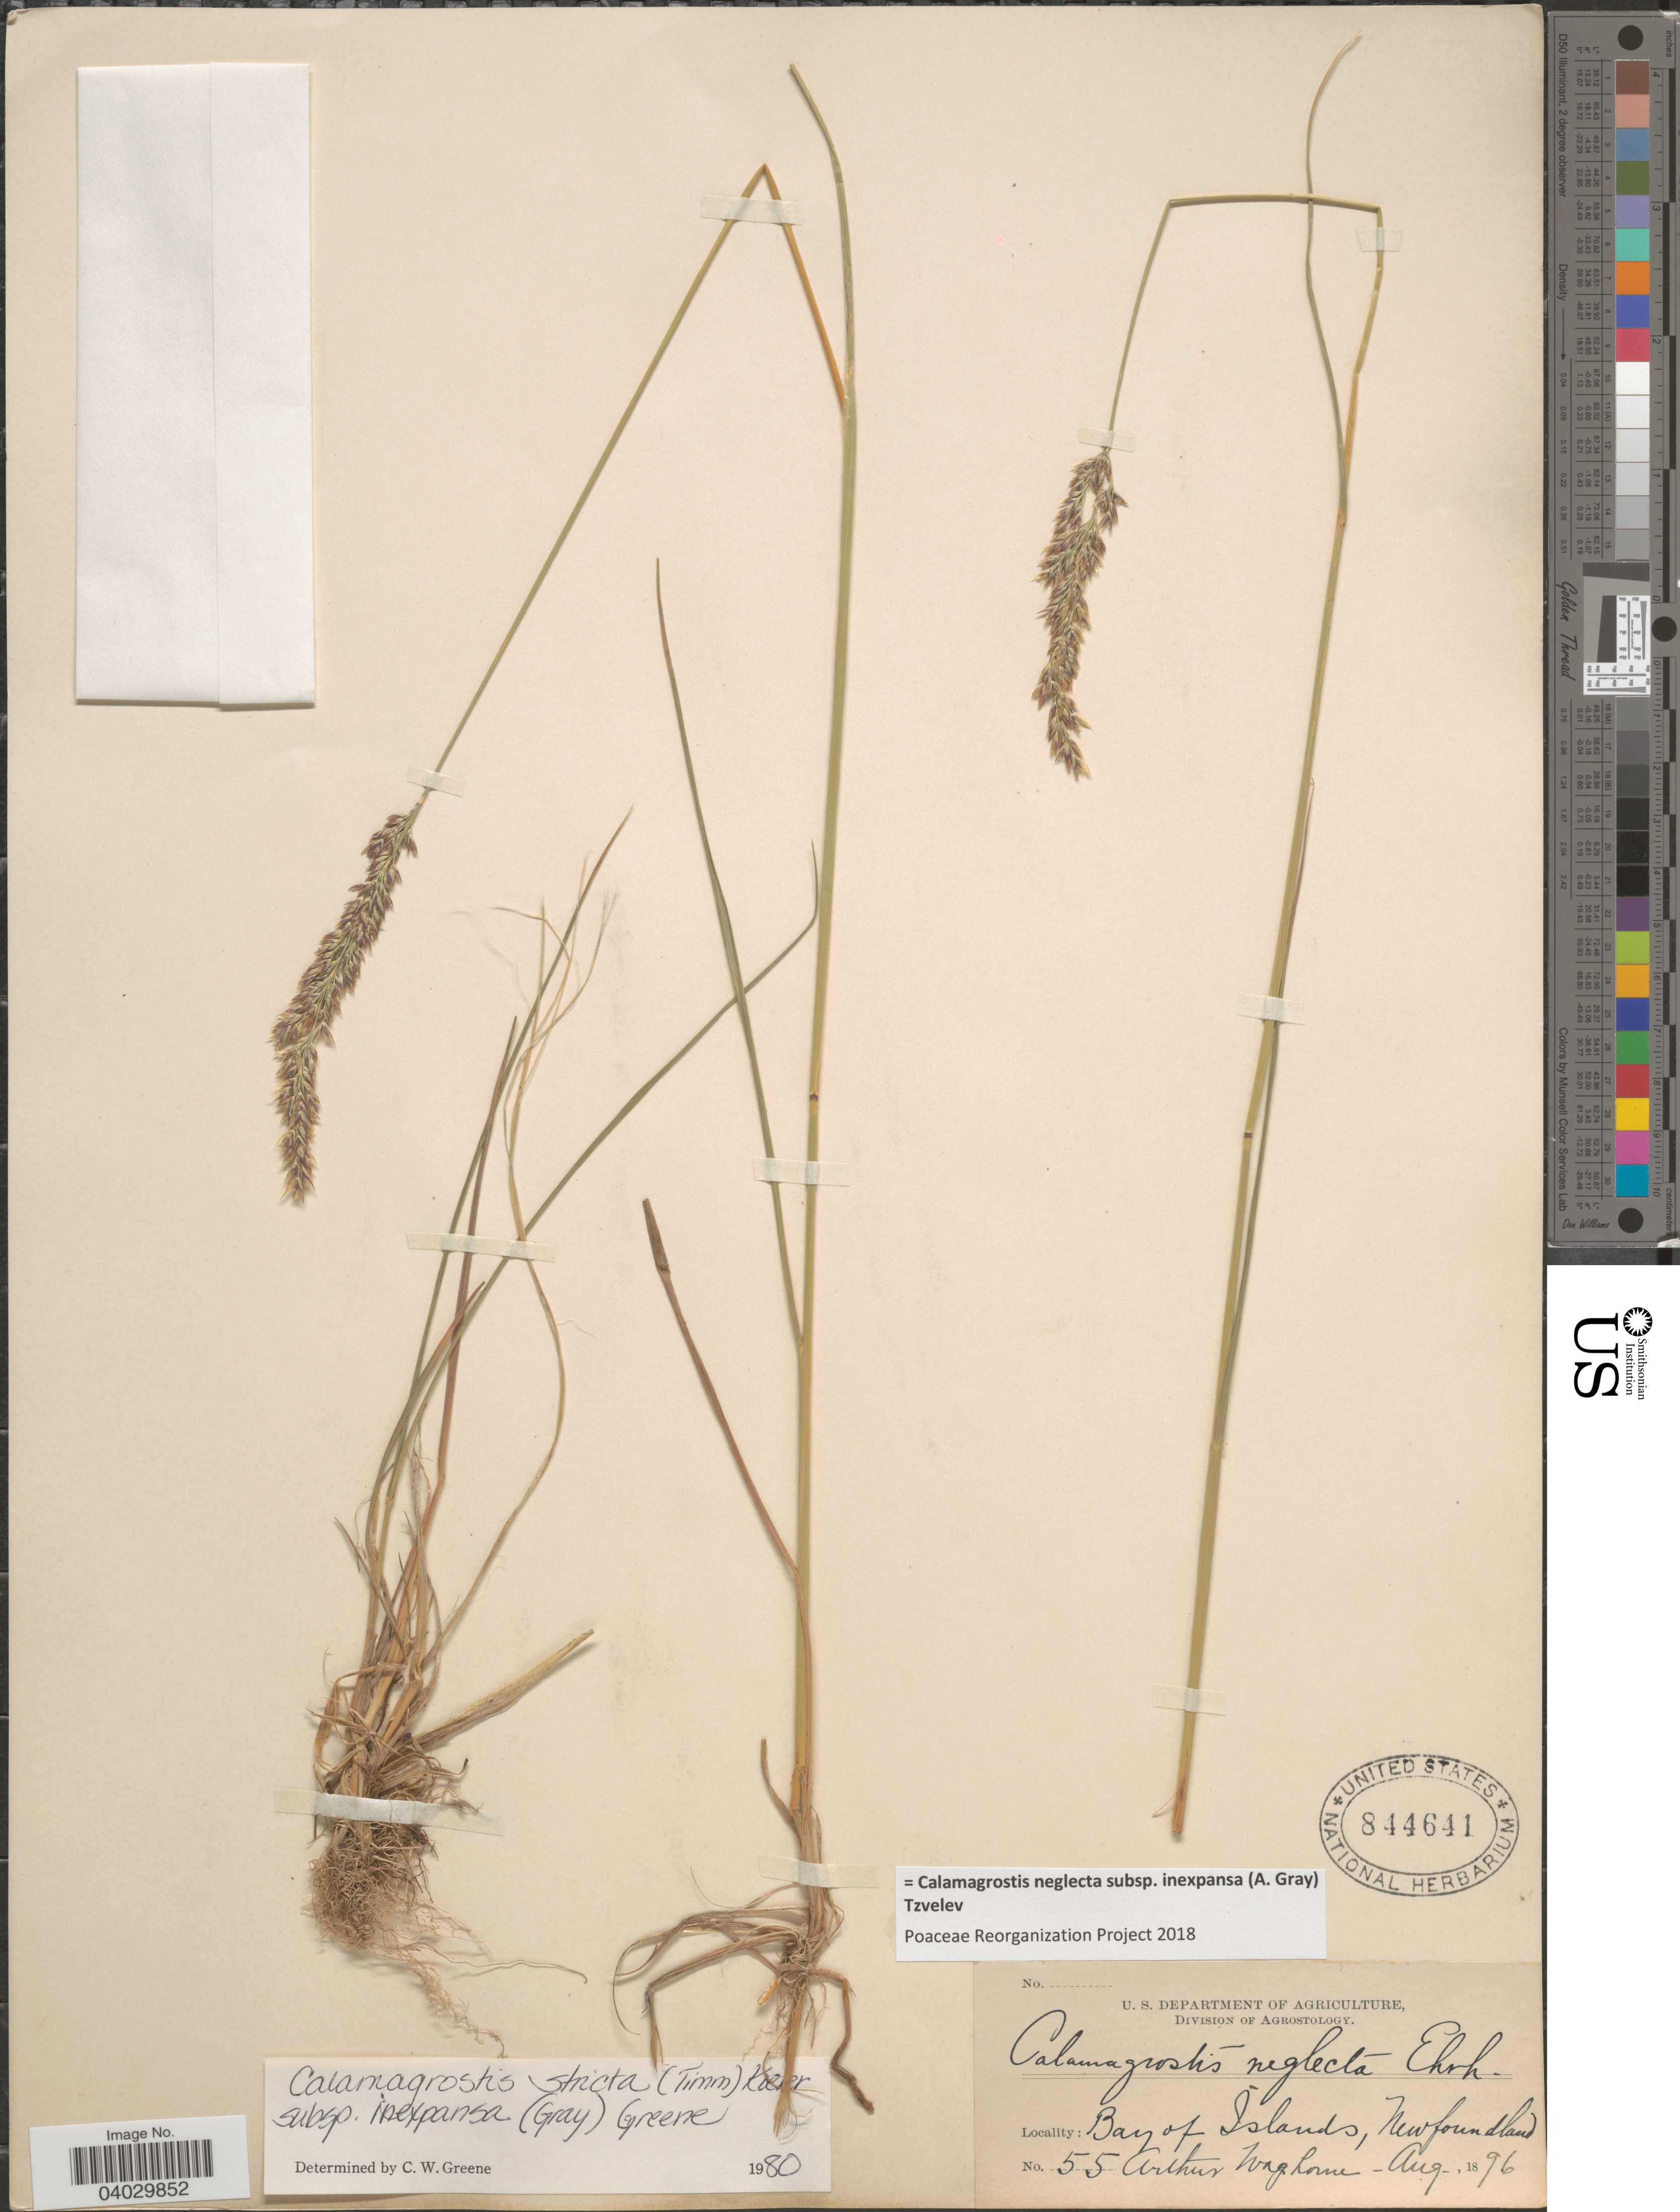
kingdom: Plantae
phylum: Tracheophyta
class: Liliopsida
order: Poales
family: Poaceae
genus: Calamagrostis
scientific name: Calamagrostis neglecta subsp. inexpansa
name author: (A. Gray) Tzvelev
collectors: A. Waghorne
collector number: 55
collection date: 1896-08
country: Canada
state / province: Newfoundland and Labrador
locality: Bay of Islands.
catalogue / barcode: US 844641